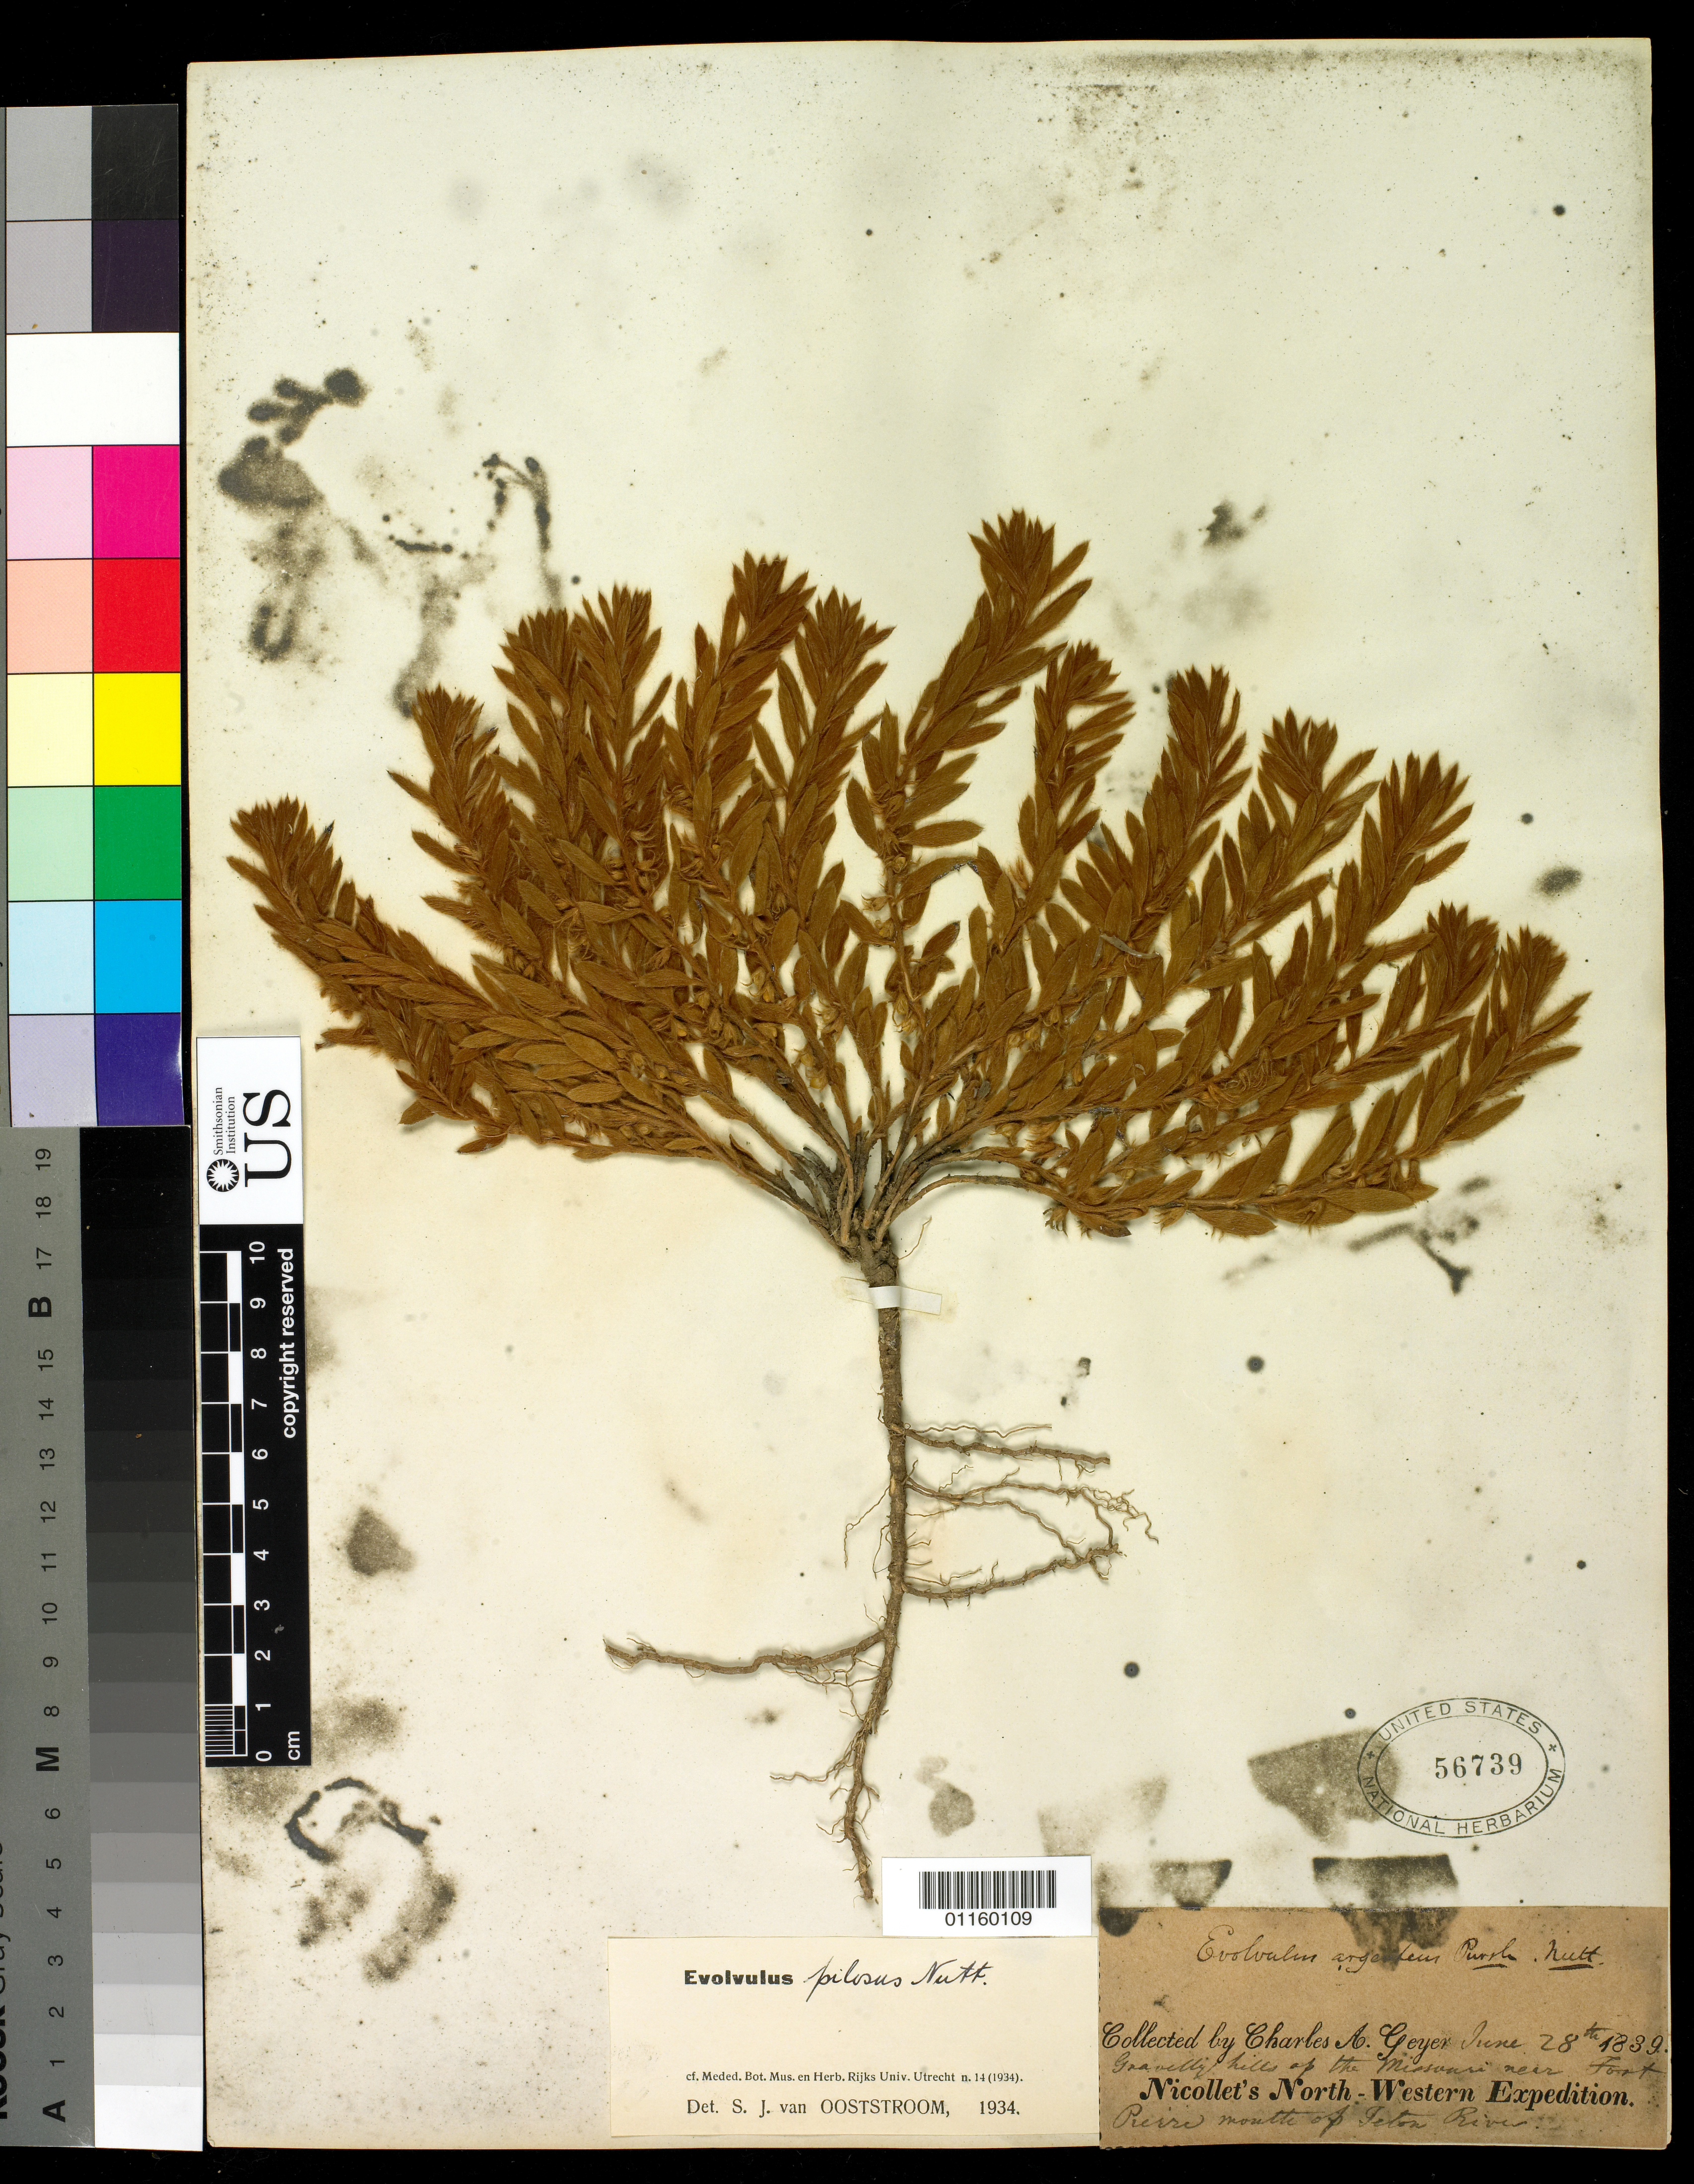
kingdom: Plantae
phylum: Tracheophyta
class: Magnoliopsida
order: Solanales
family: Convolvulaceae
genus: Evolvulus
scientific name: Evolvulus pilosus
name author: Roxb.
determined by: Oostatroom, S. J.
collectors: C. A. Geyer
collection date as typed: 28 Jun 1839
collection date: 1839-06-28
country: United States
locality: Gravelly hills of the Missouri near Fort Pierri mouth of Teton River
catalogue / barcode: US 56739